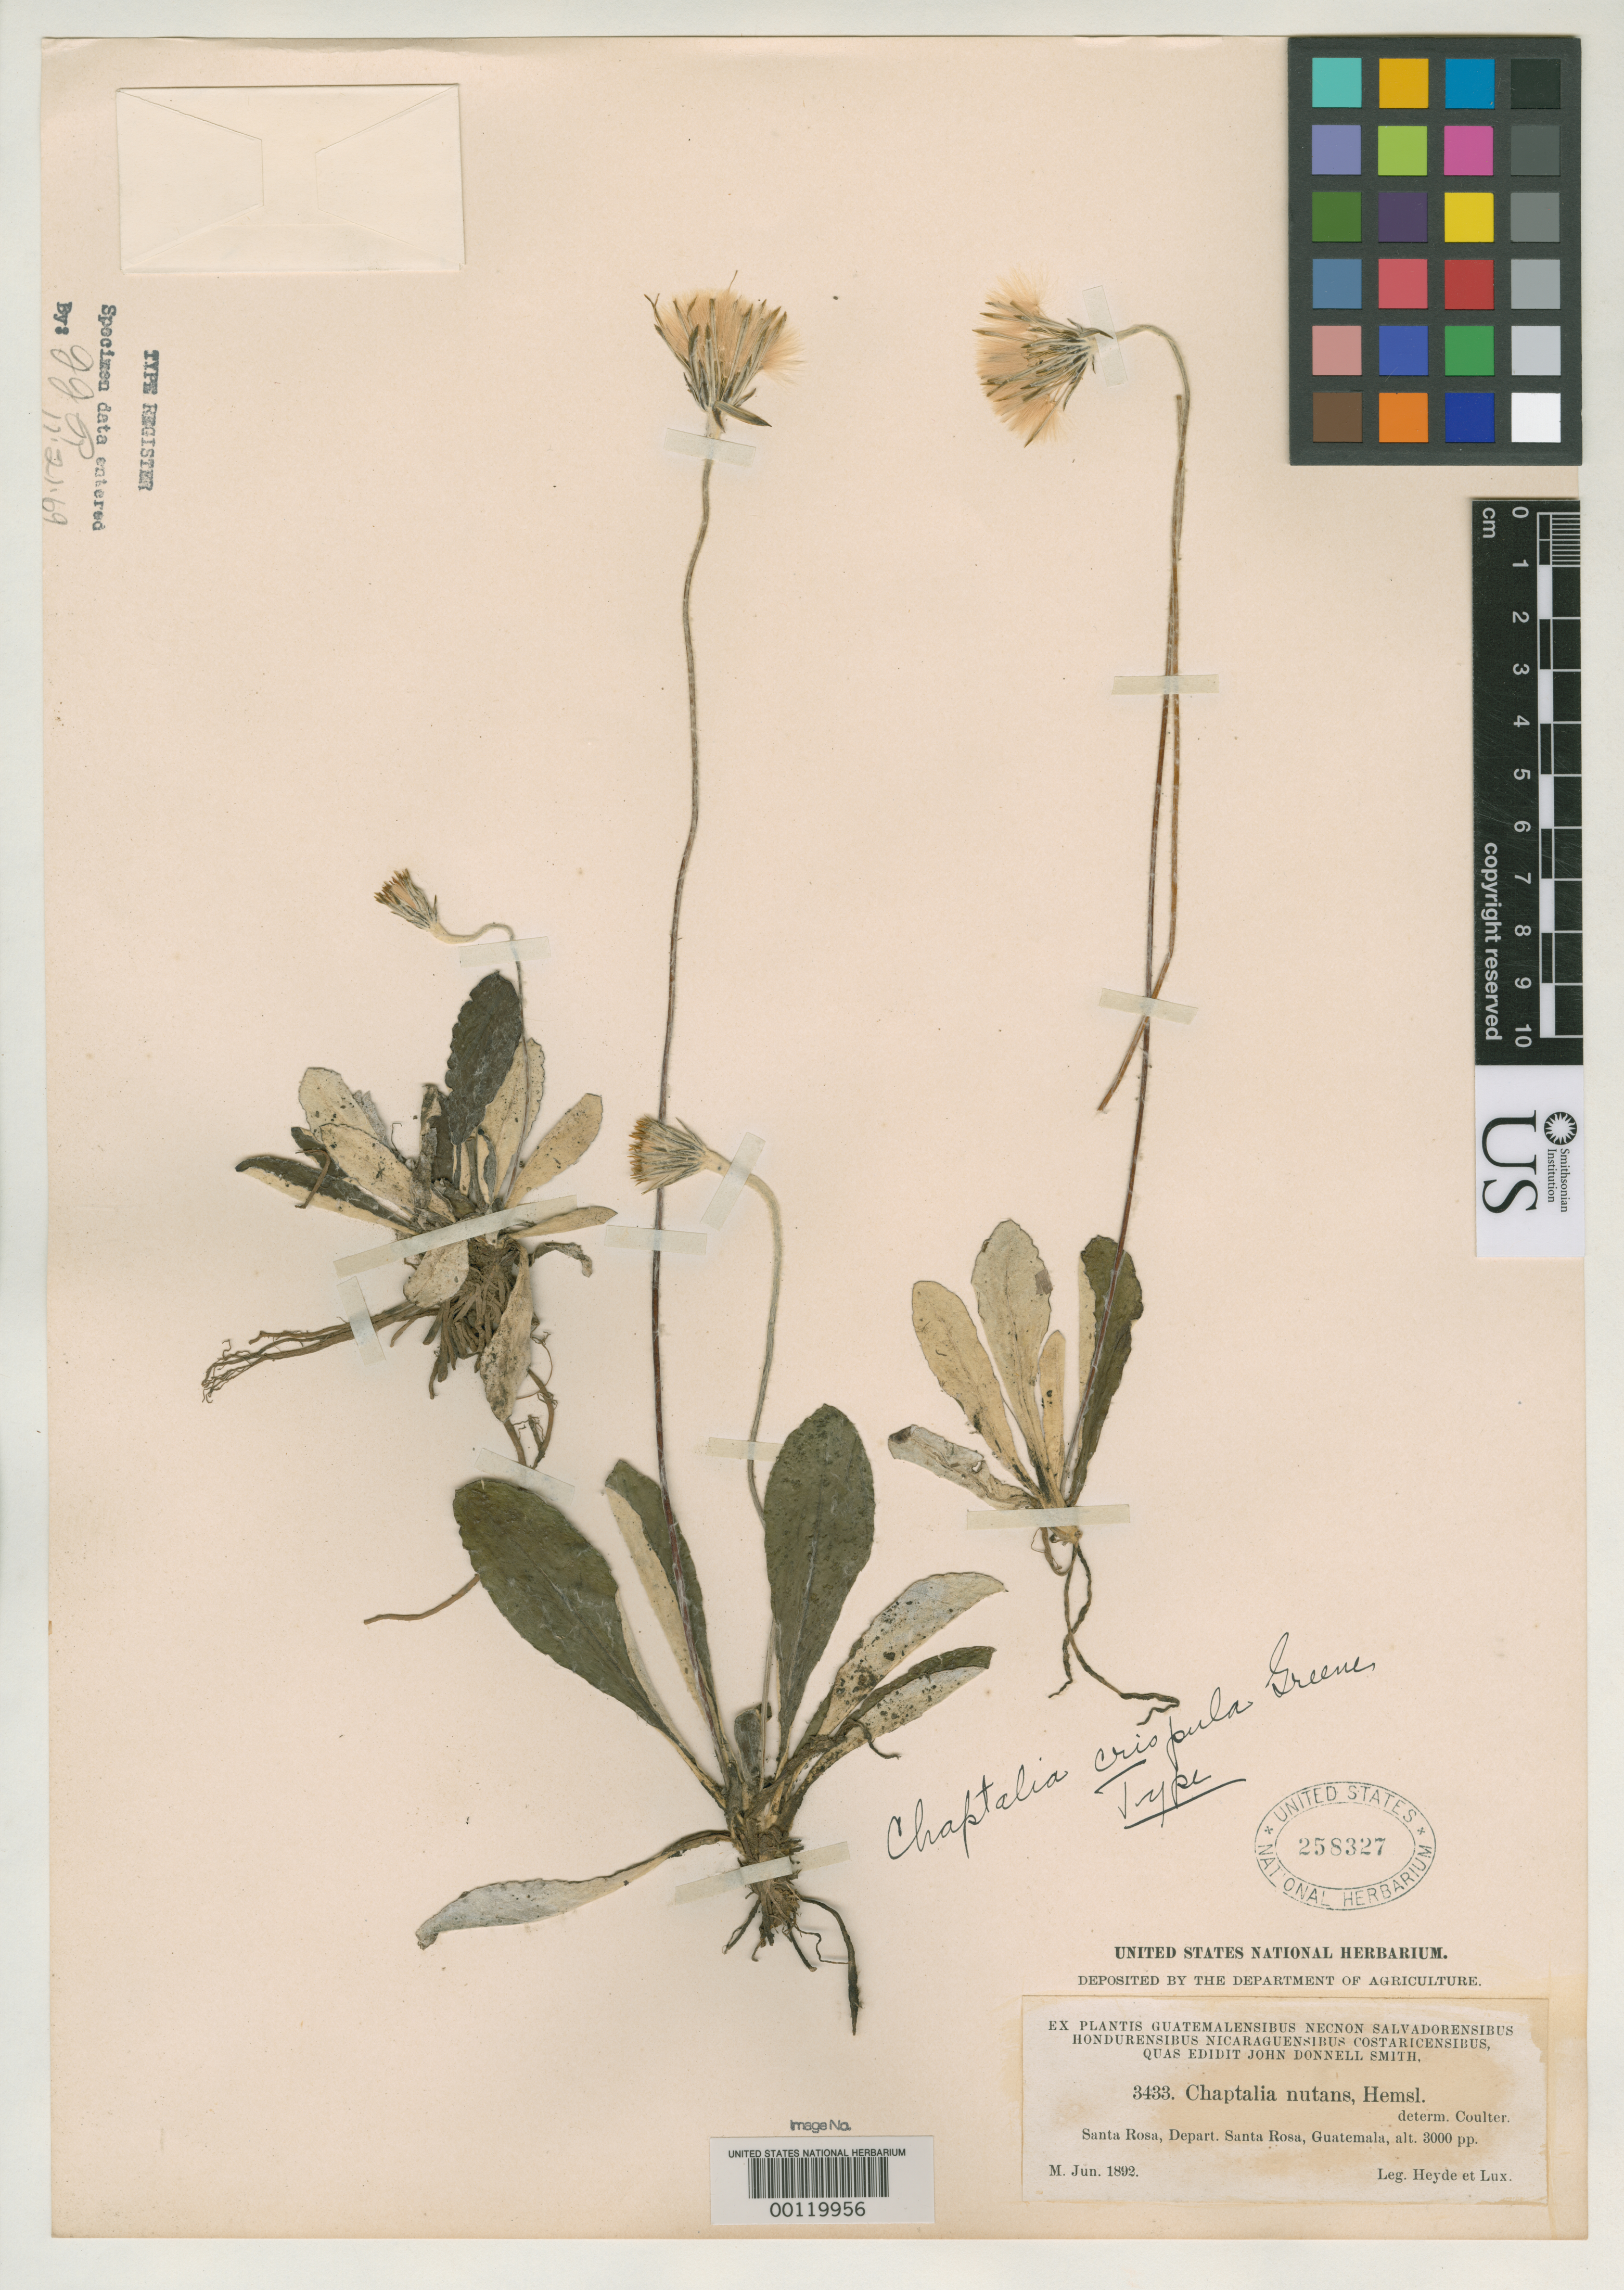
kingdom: Plantae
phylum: Tracheophyta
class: Magnoliopsida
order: Asterales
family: Asteraceae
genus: Chaptalia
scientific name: Chaptalia crispula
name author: Greene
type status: Holotype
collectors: J. Donnell Smith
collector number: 3433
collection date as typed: Jun 1892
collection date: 1892-06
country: Guatemala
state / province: Santa Rosa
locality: Mountains near Santa Rosa.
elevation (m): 914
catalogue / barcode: US 258327